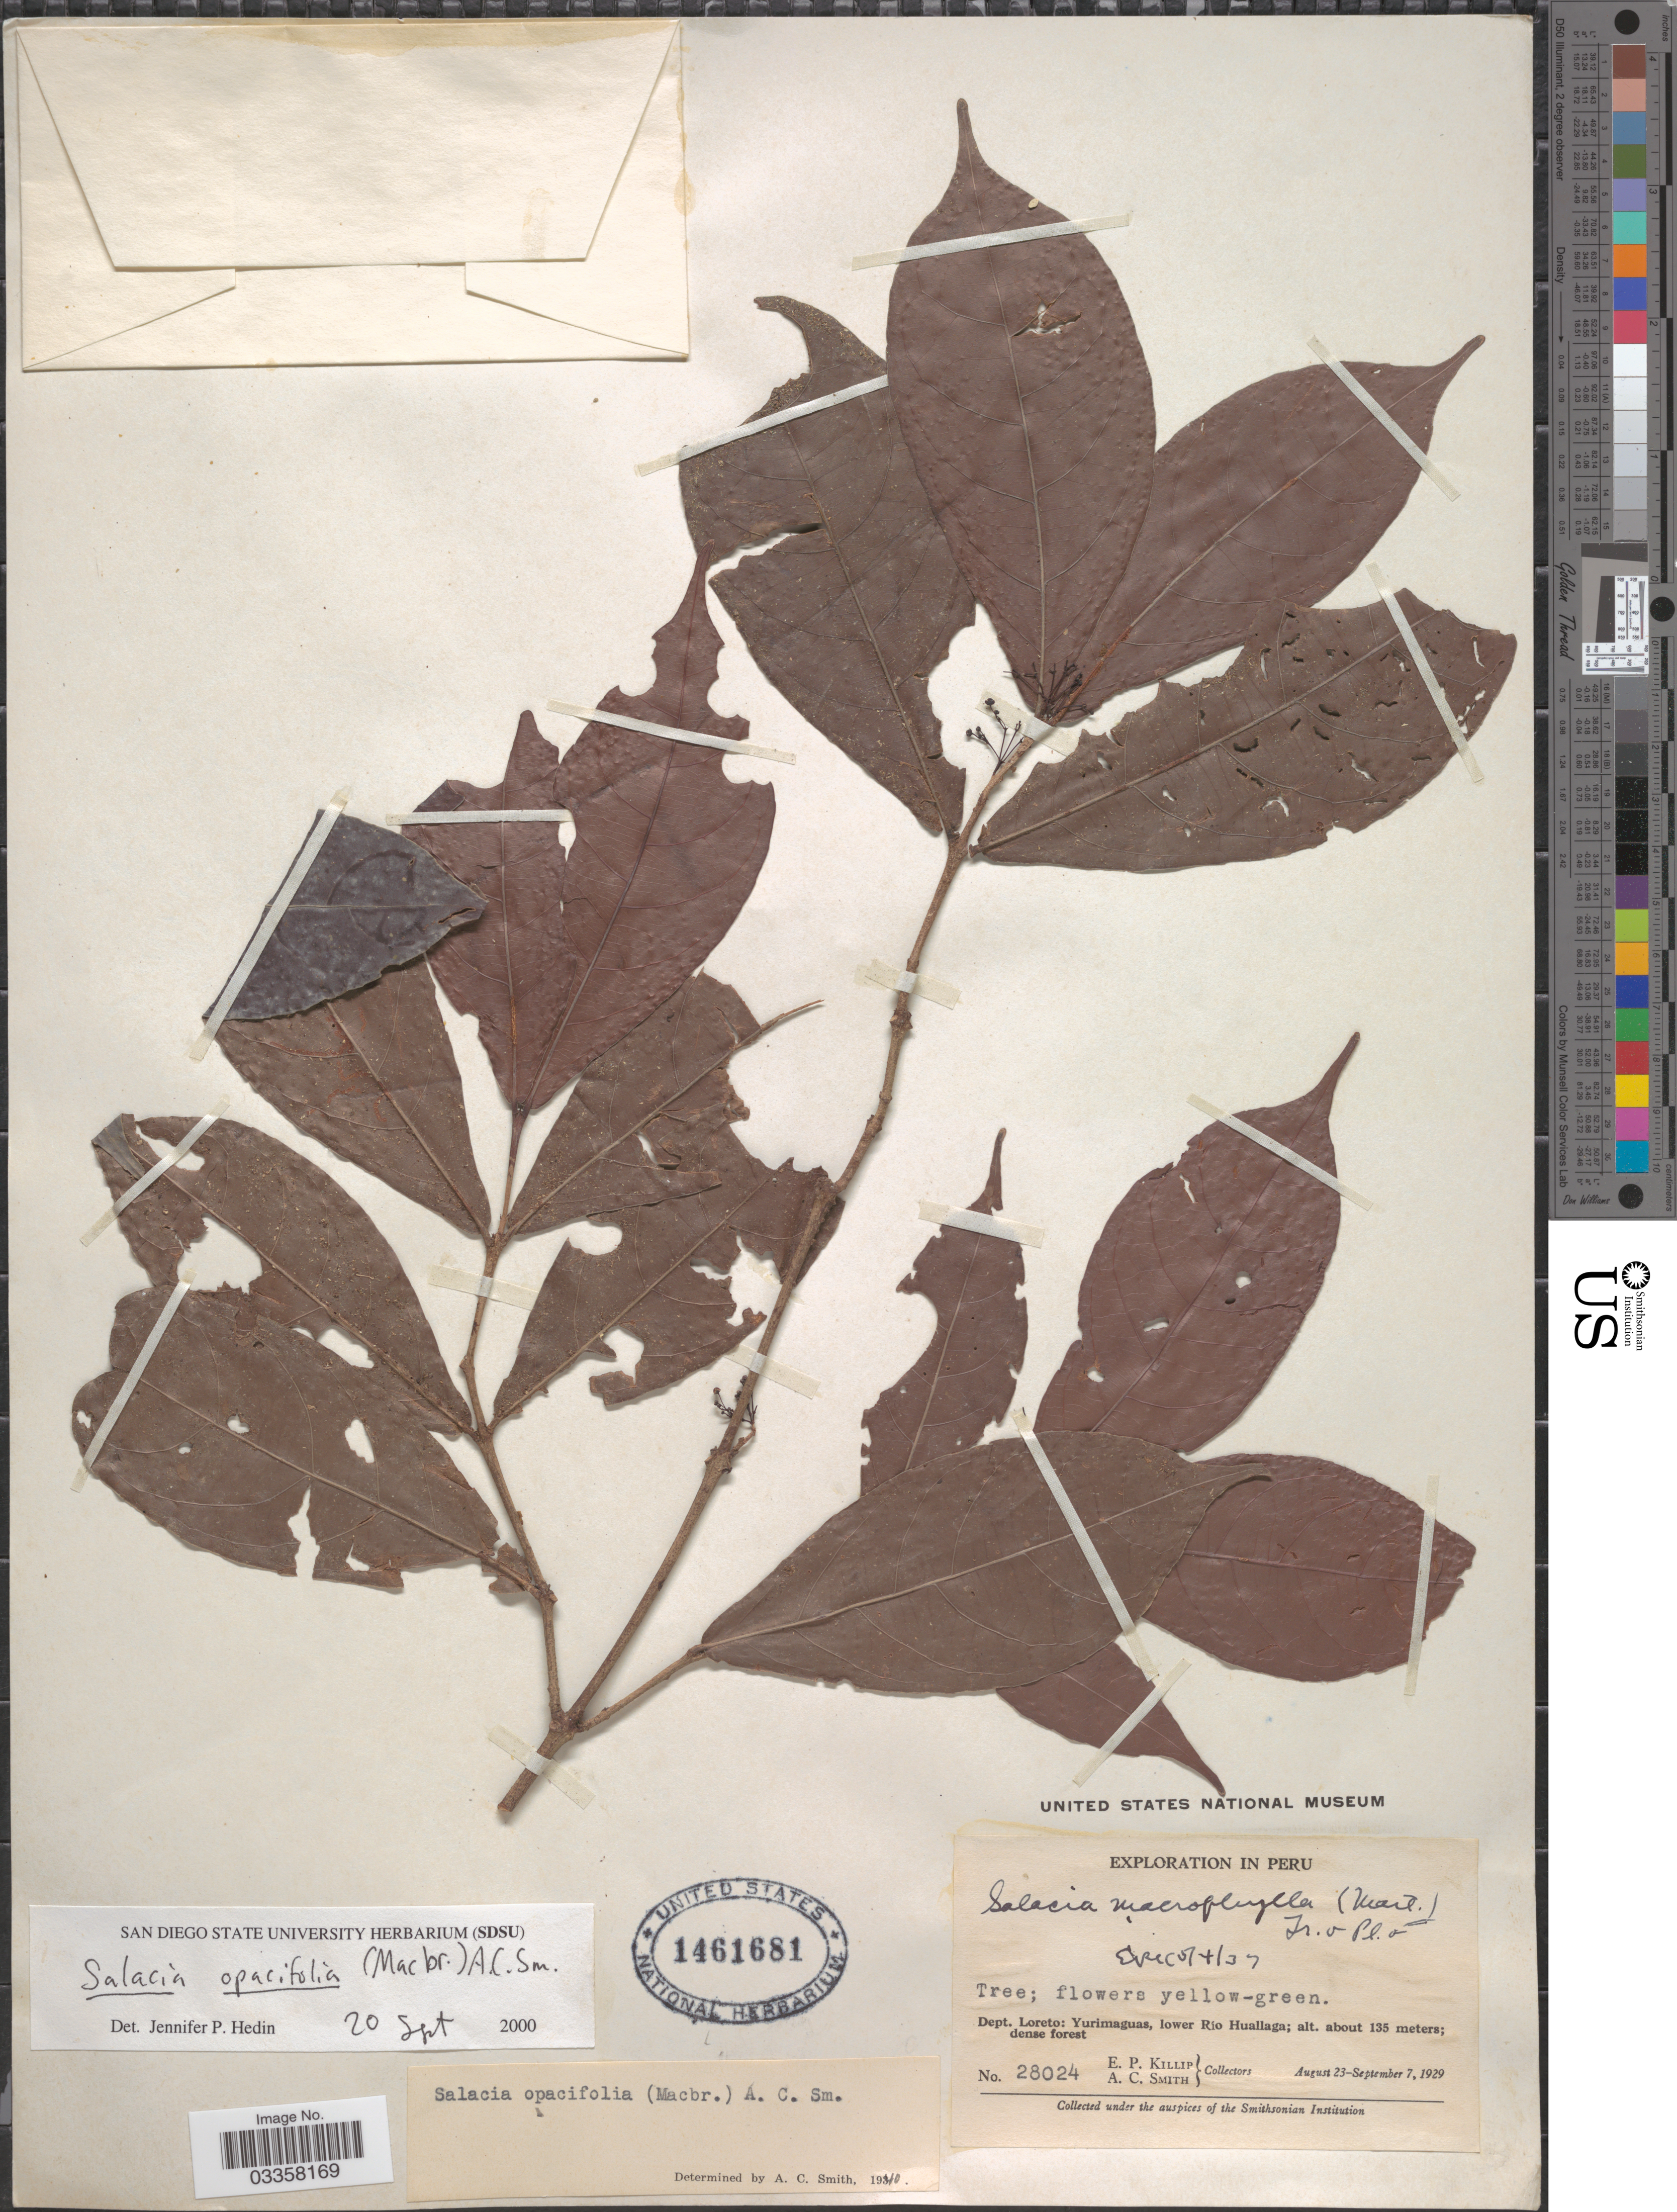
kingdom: Plantae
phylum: Tracheophyta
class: Magnoliopsida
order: Celastrales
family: Celastraceae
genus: Salacia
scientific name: Salacia opacifolia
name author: (J.F. Macbr.) A.C. Sm.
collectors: E. P. Killip & A. C. Smith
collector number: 28024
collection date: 1929-08-23/1929-09-07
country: Peru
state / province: Loreto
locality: Dept. Loreto: Yurimaguas, lower Río Huallaga.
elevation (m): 135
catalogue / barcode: US 1461681